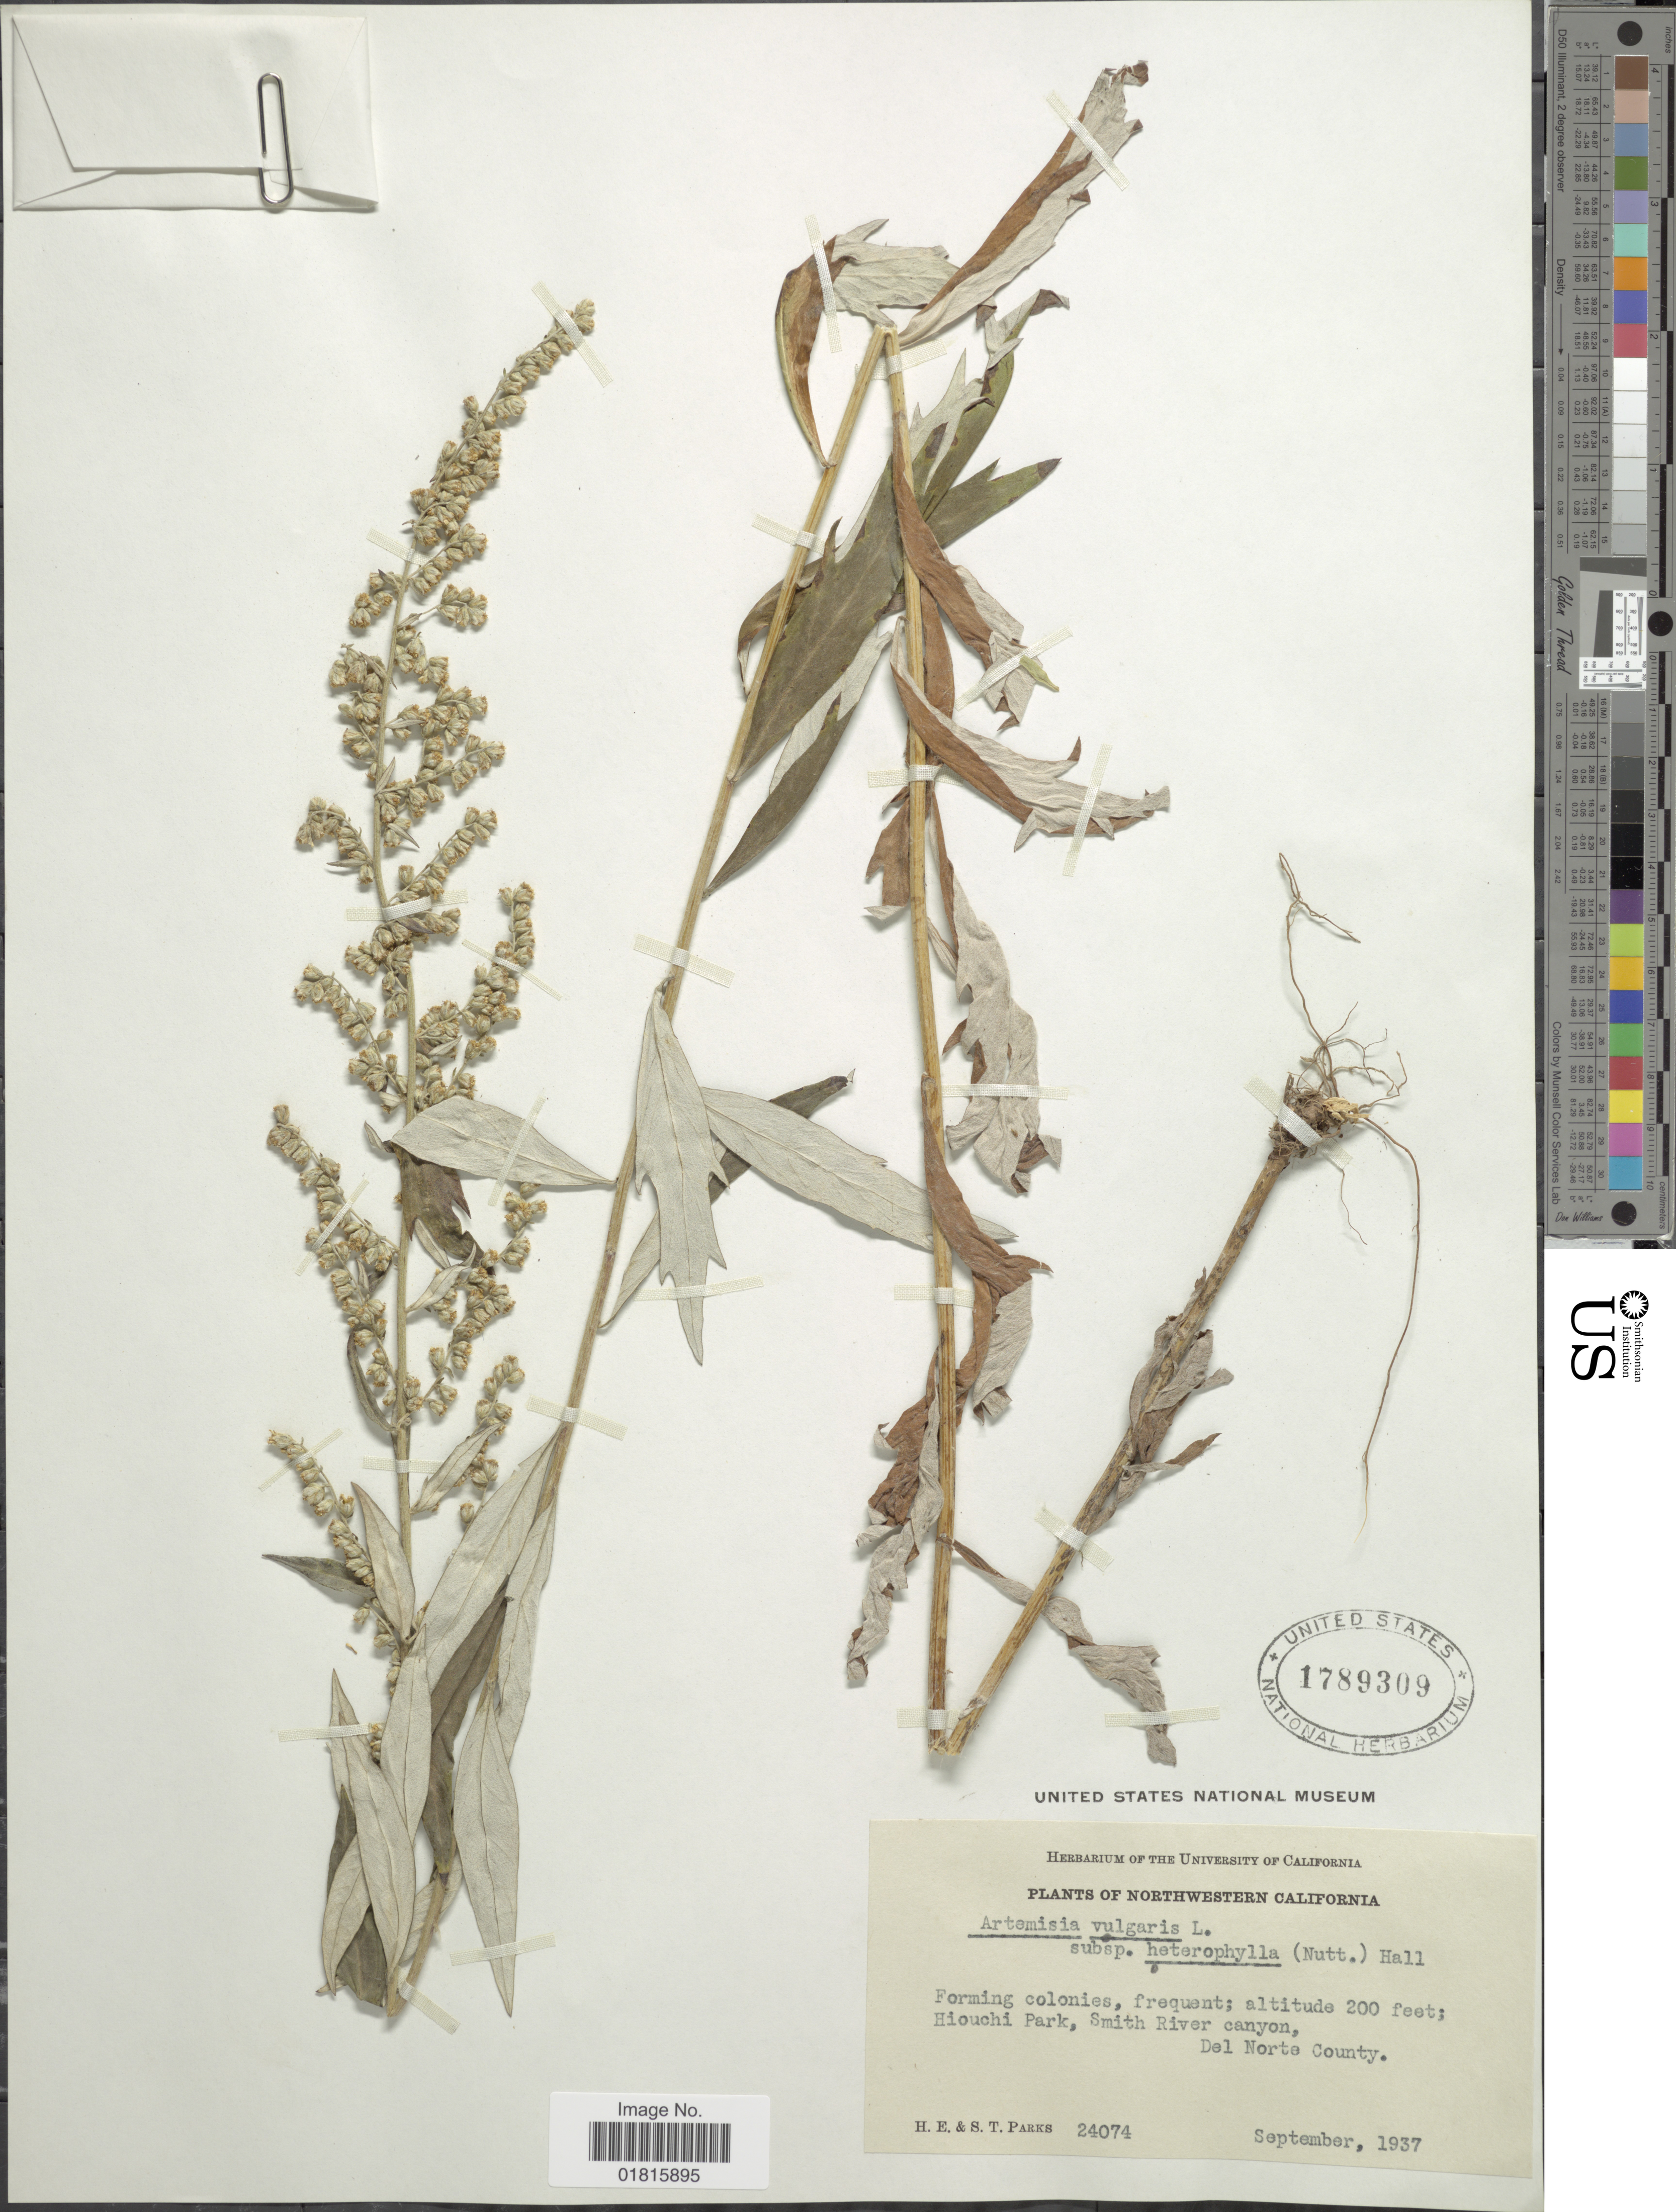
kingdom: Plantae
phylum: Tracheophyta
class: Magnoliopsida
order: Asterales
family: Asteraceae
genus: Artemisia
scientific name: Artemisia heterophylla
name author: Nutt.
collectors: H. E. Parks & S. Parks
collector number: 24074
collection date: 1937-09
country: United States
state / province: California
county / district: Del Norte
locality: Northwestern California, Hiouchi Park, Smith River canyon, Del Norte County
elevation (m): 61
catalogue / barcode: US 1789309